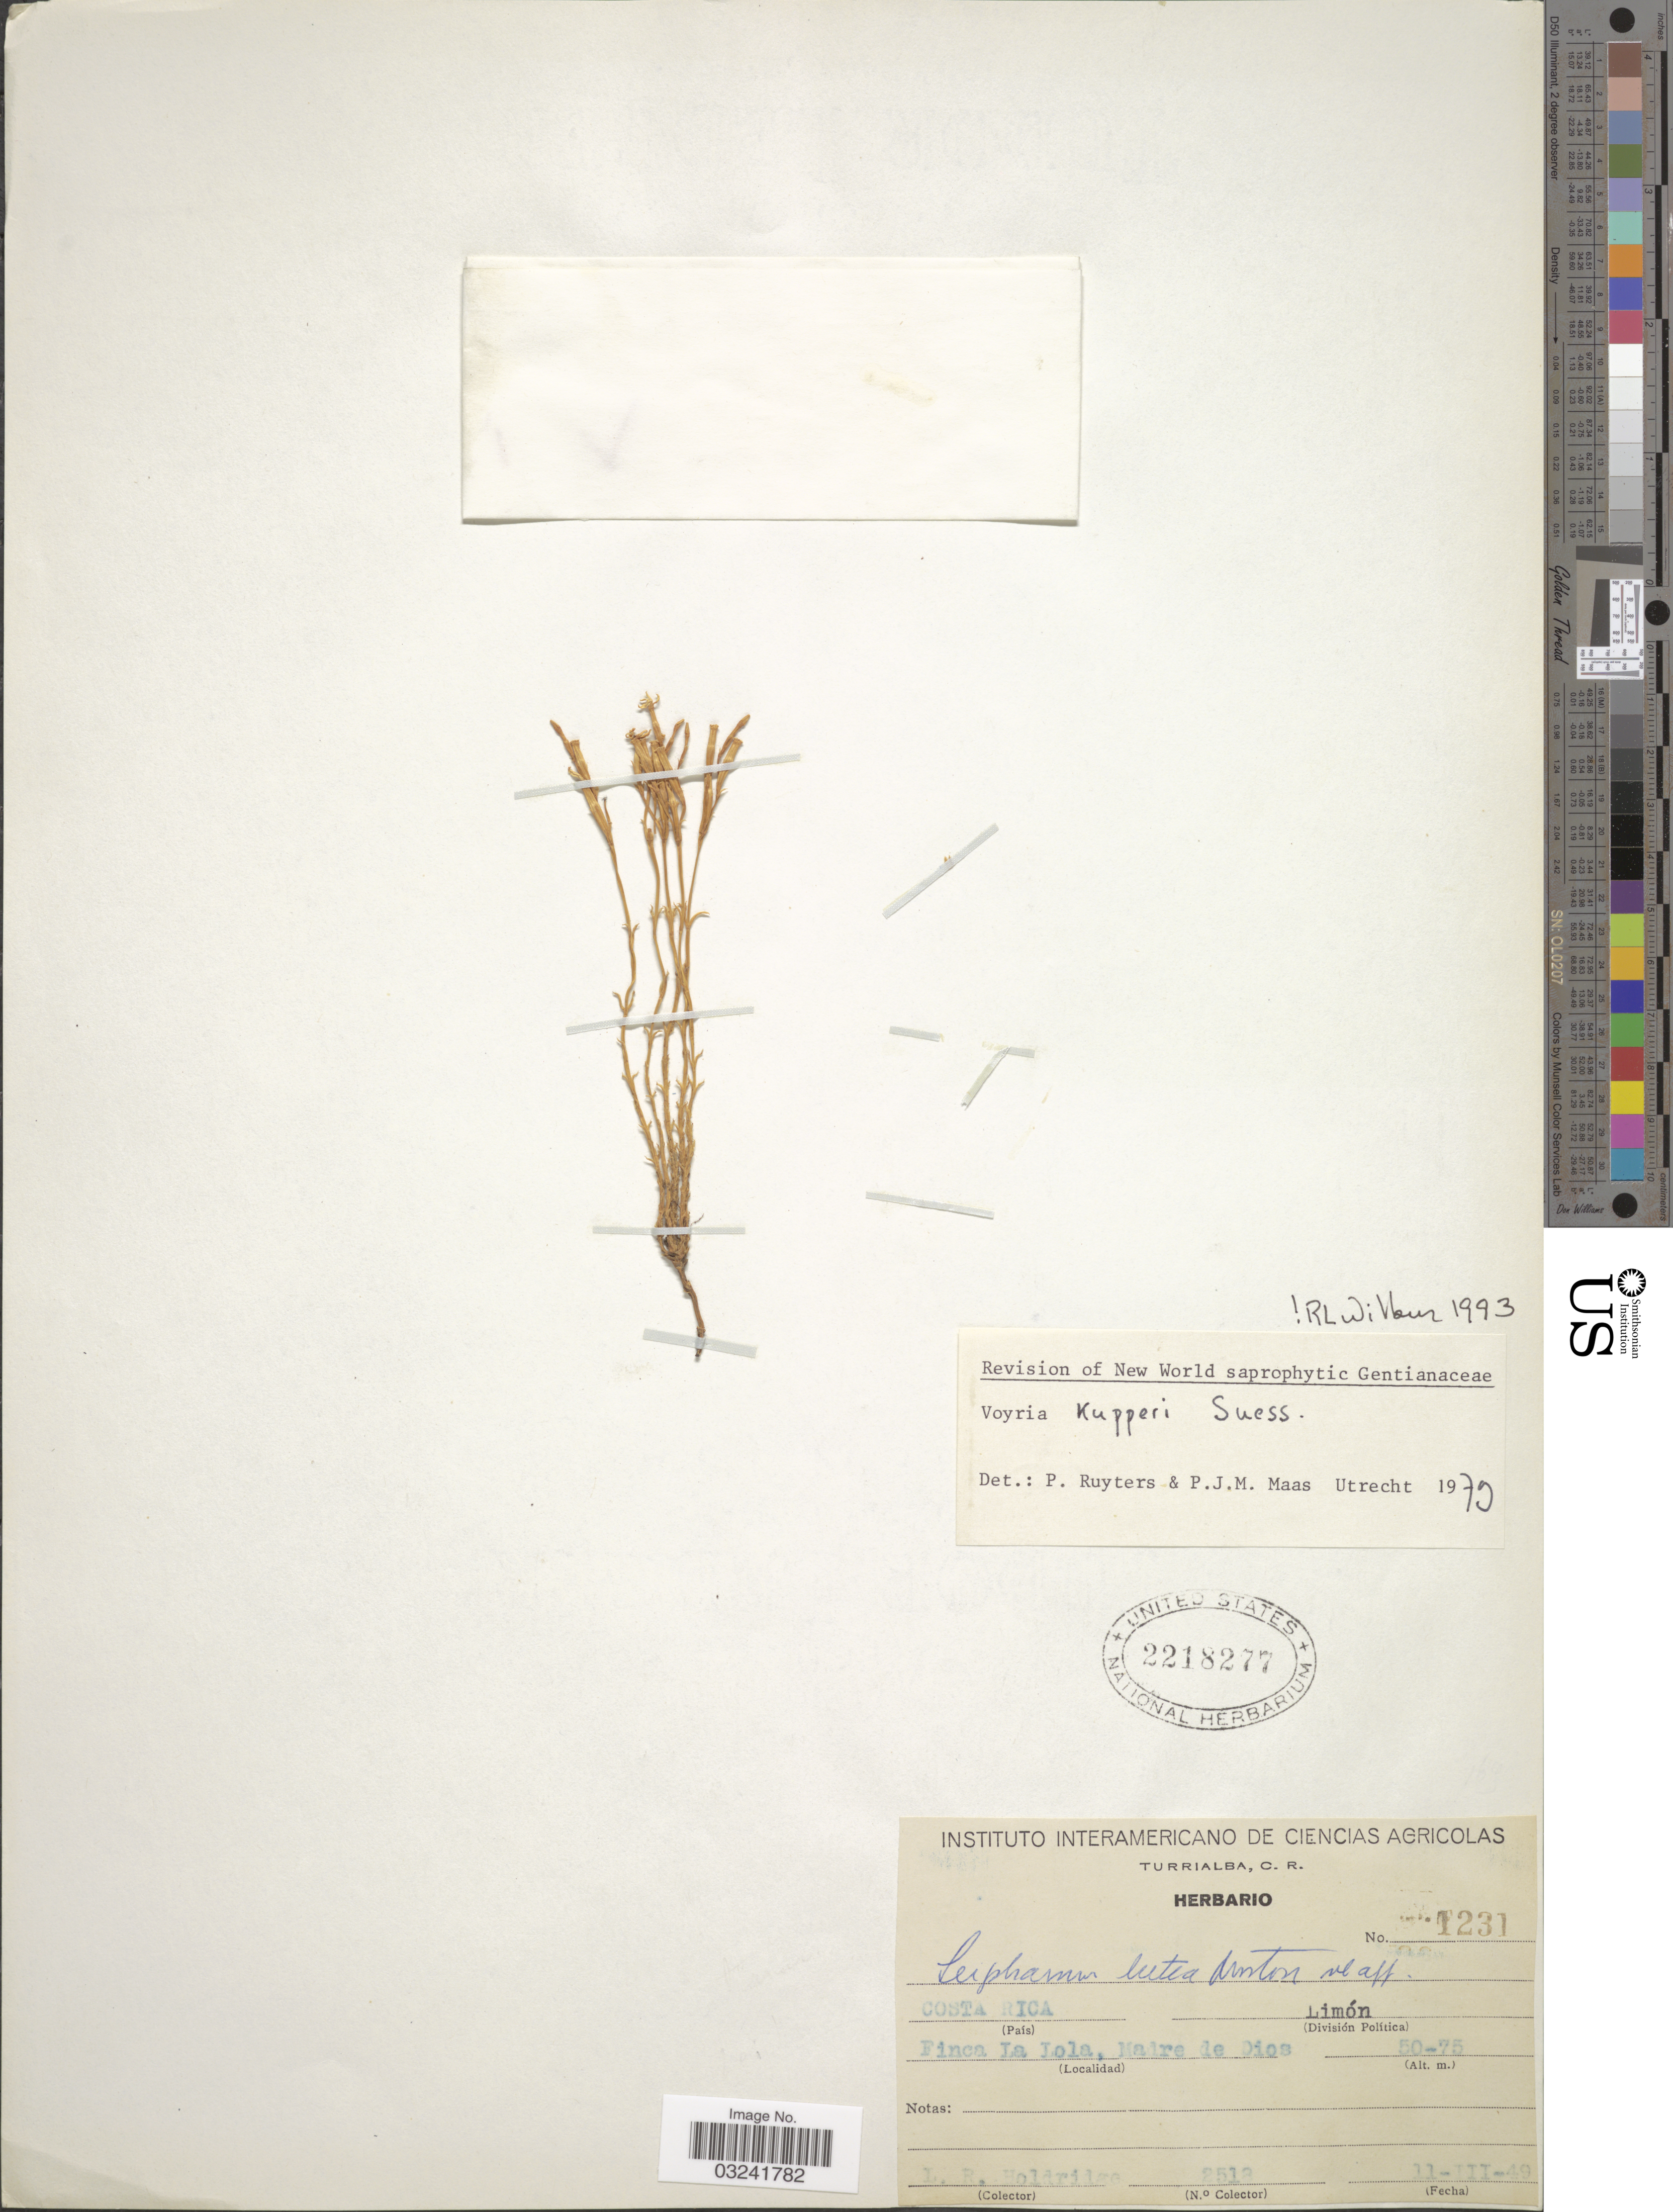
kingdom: Plantae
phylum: Tracheophyta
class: Magnoliopsida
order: Gentianales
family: Gentianaceae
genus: Voyria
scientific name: Voyria kupperi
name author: (Suess.) Ruyters & Maas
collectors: L. Holdrige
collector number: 2518*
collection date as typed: Transcribed d/m/y: 11/3/49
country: Costa Rica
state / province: Limón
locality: Finca La Lola, Madre de Dios.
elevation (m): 50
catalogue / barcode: US 2218277